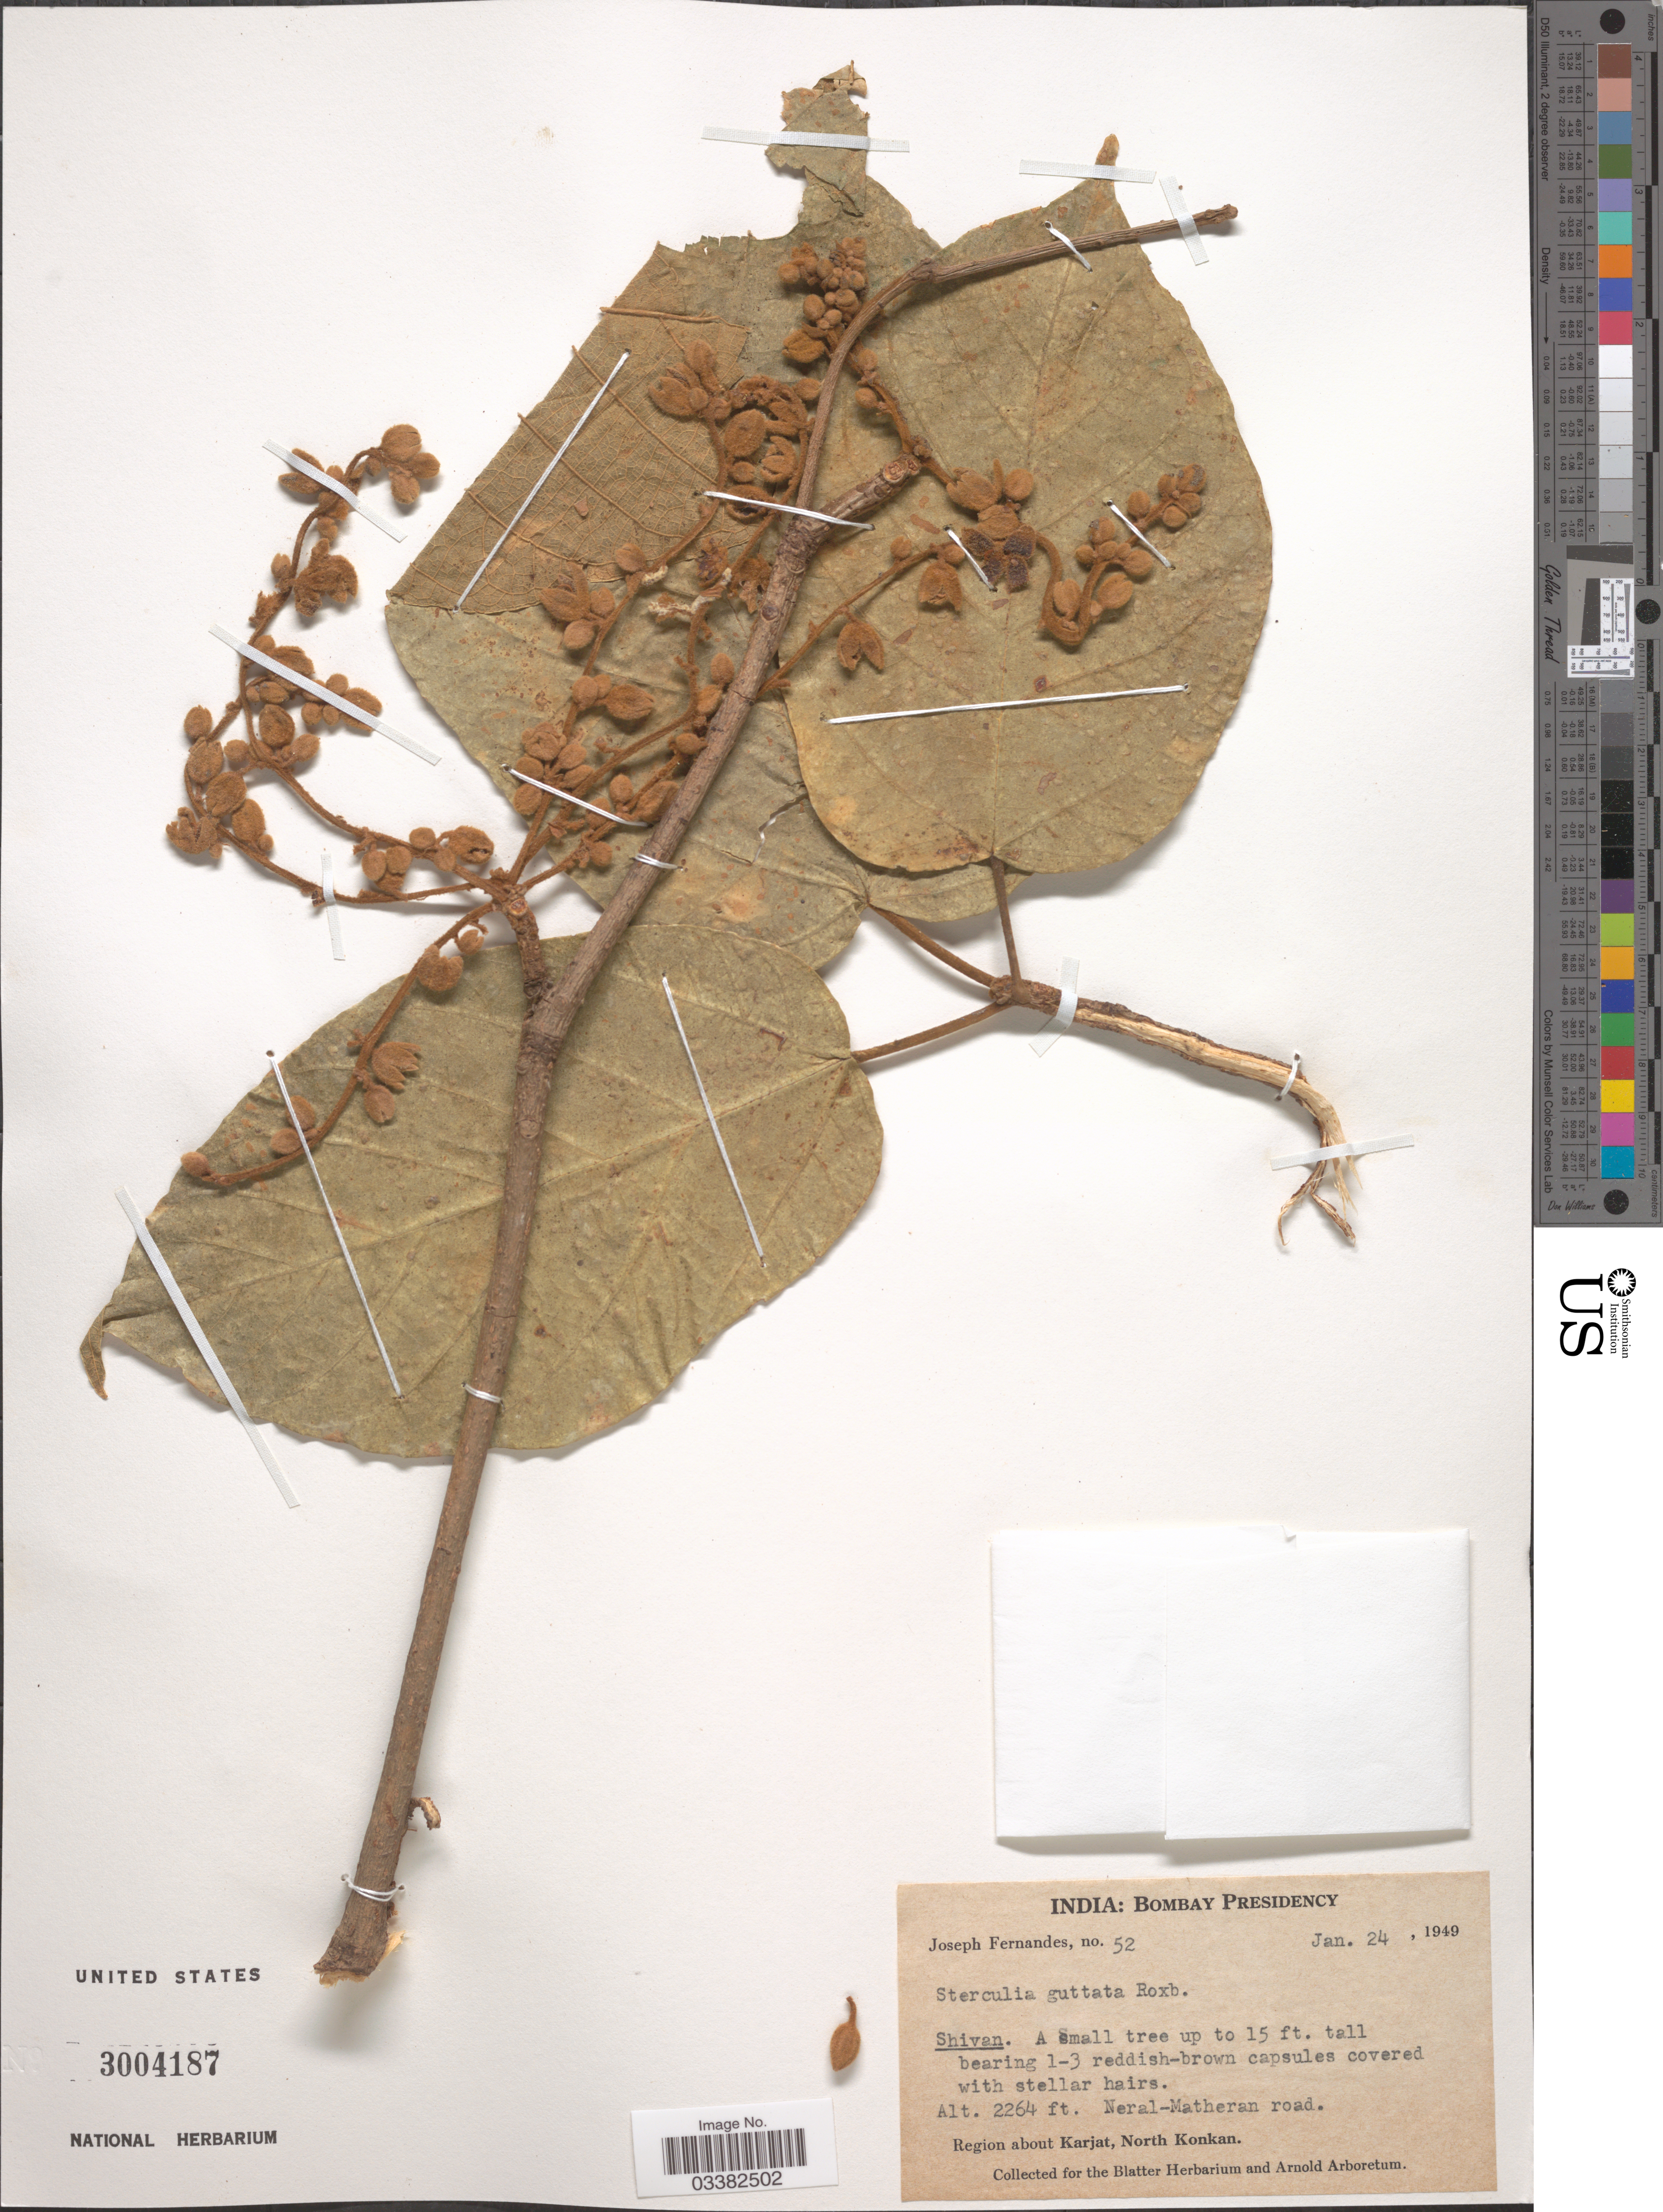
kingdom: Plantae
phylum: Tracheophyta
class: Magnoliopsida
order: Malvales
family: Malvaceae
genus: Sterculia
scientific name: Sterculia guttata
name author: Roxb. ex G. Don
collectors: J. Fernandes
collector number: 52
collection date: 1949-01-24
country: India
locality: Bombay Presidency. Neral-Matheran road. Region about Karjat, North Konkan.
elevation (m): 690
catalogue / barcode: US 3004187